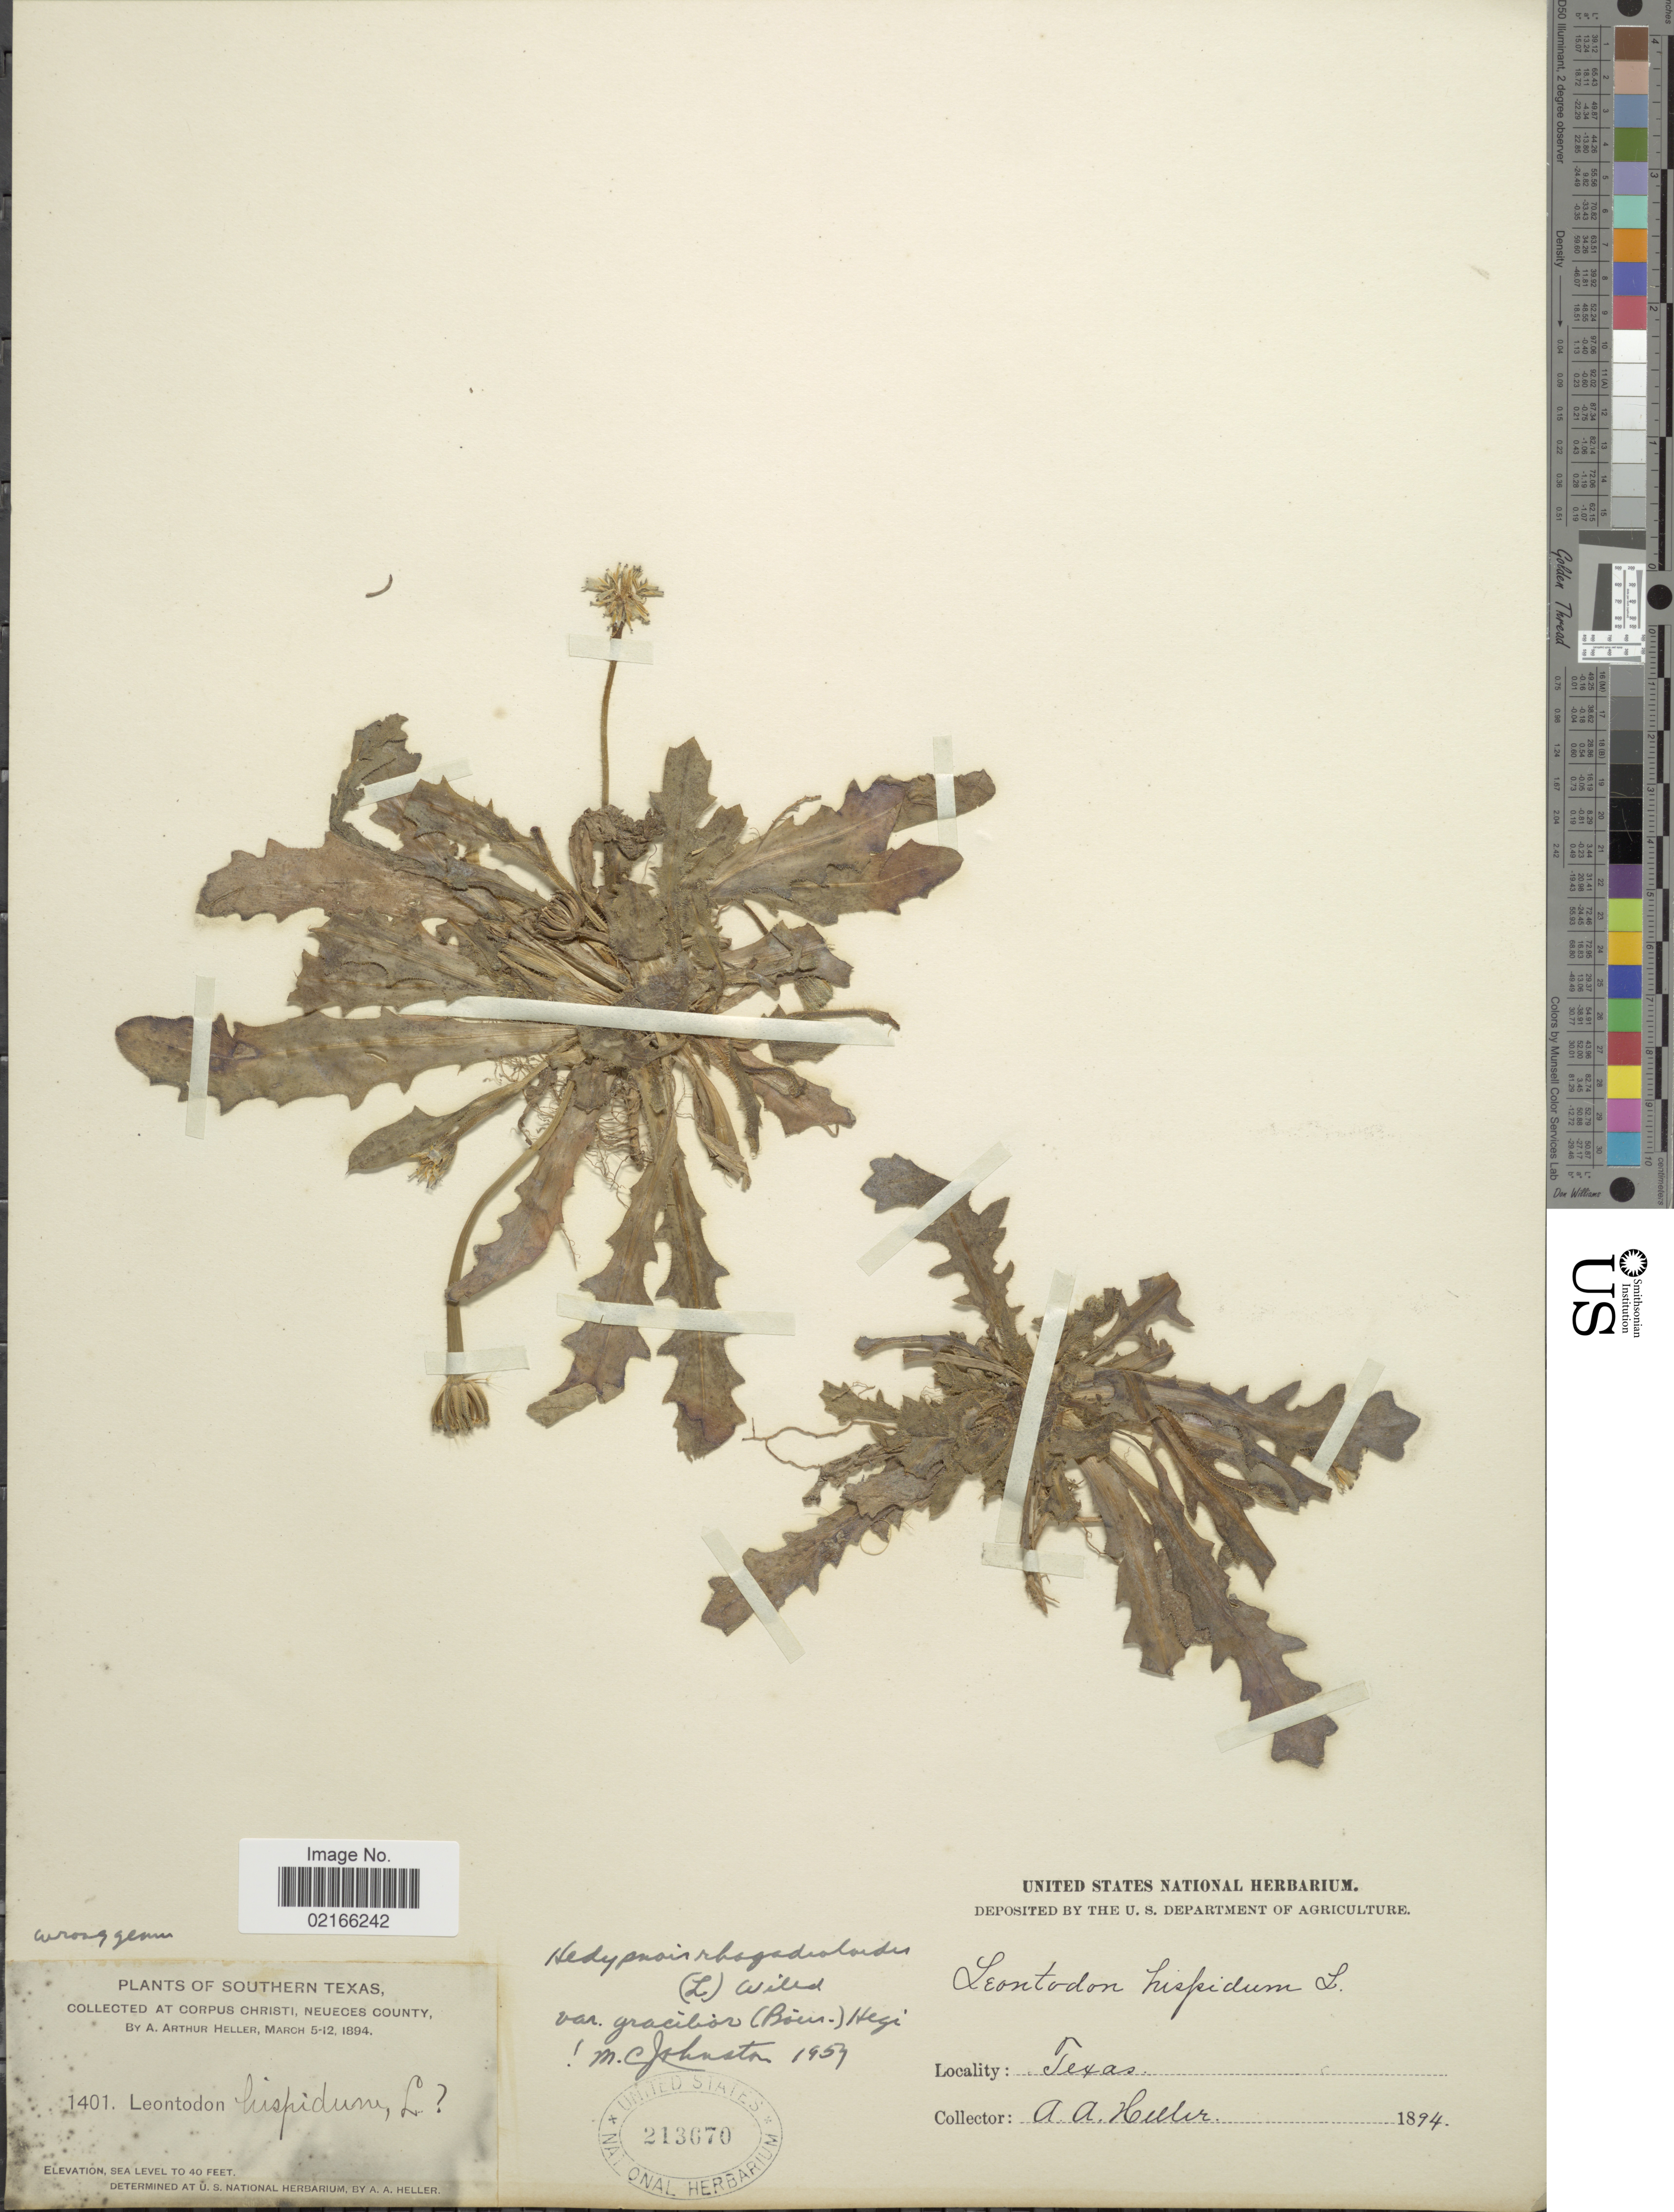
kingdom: Plantae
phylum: Tracheophyta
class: Magnoliopsida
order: Asterales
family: Asteraceae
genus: Hedypnois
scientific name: Hedypnois rhagadioloides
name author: (L.) F.W. Schmidt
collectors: A. A. Heller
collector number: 1401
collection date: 1894-03-05/1894-03-12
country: United States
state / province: Texas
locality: Southern Texas. Corpus Christi, Neueces County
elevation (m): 0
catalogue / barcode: US 213670